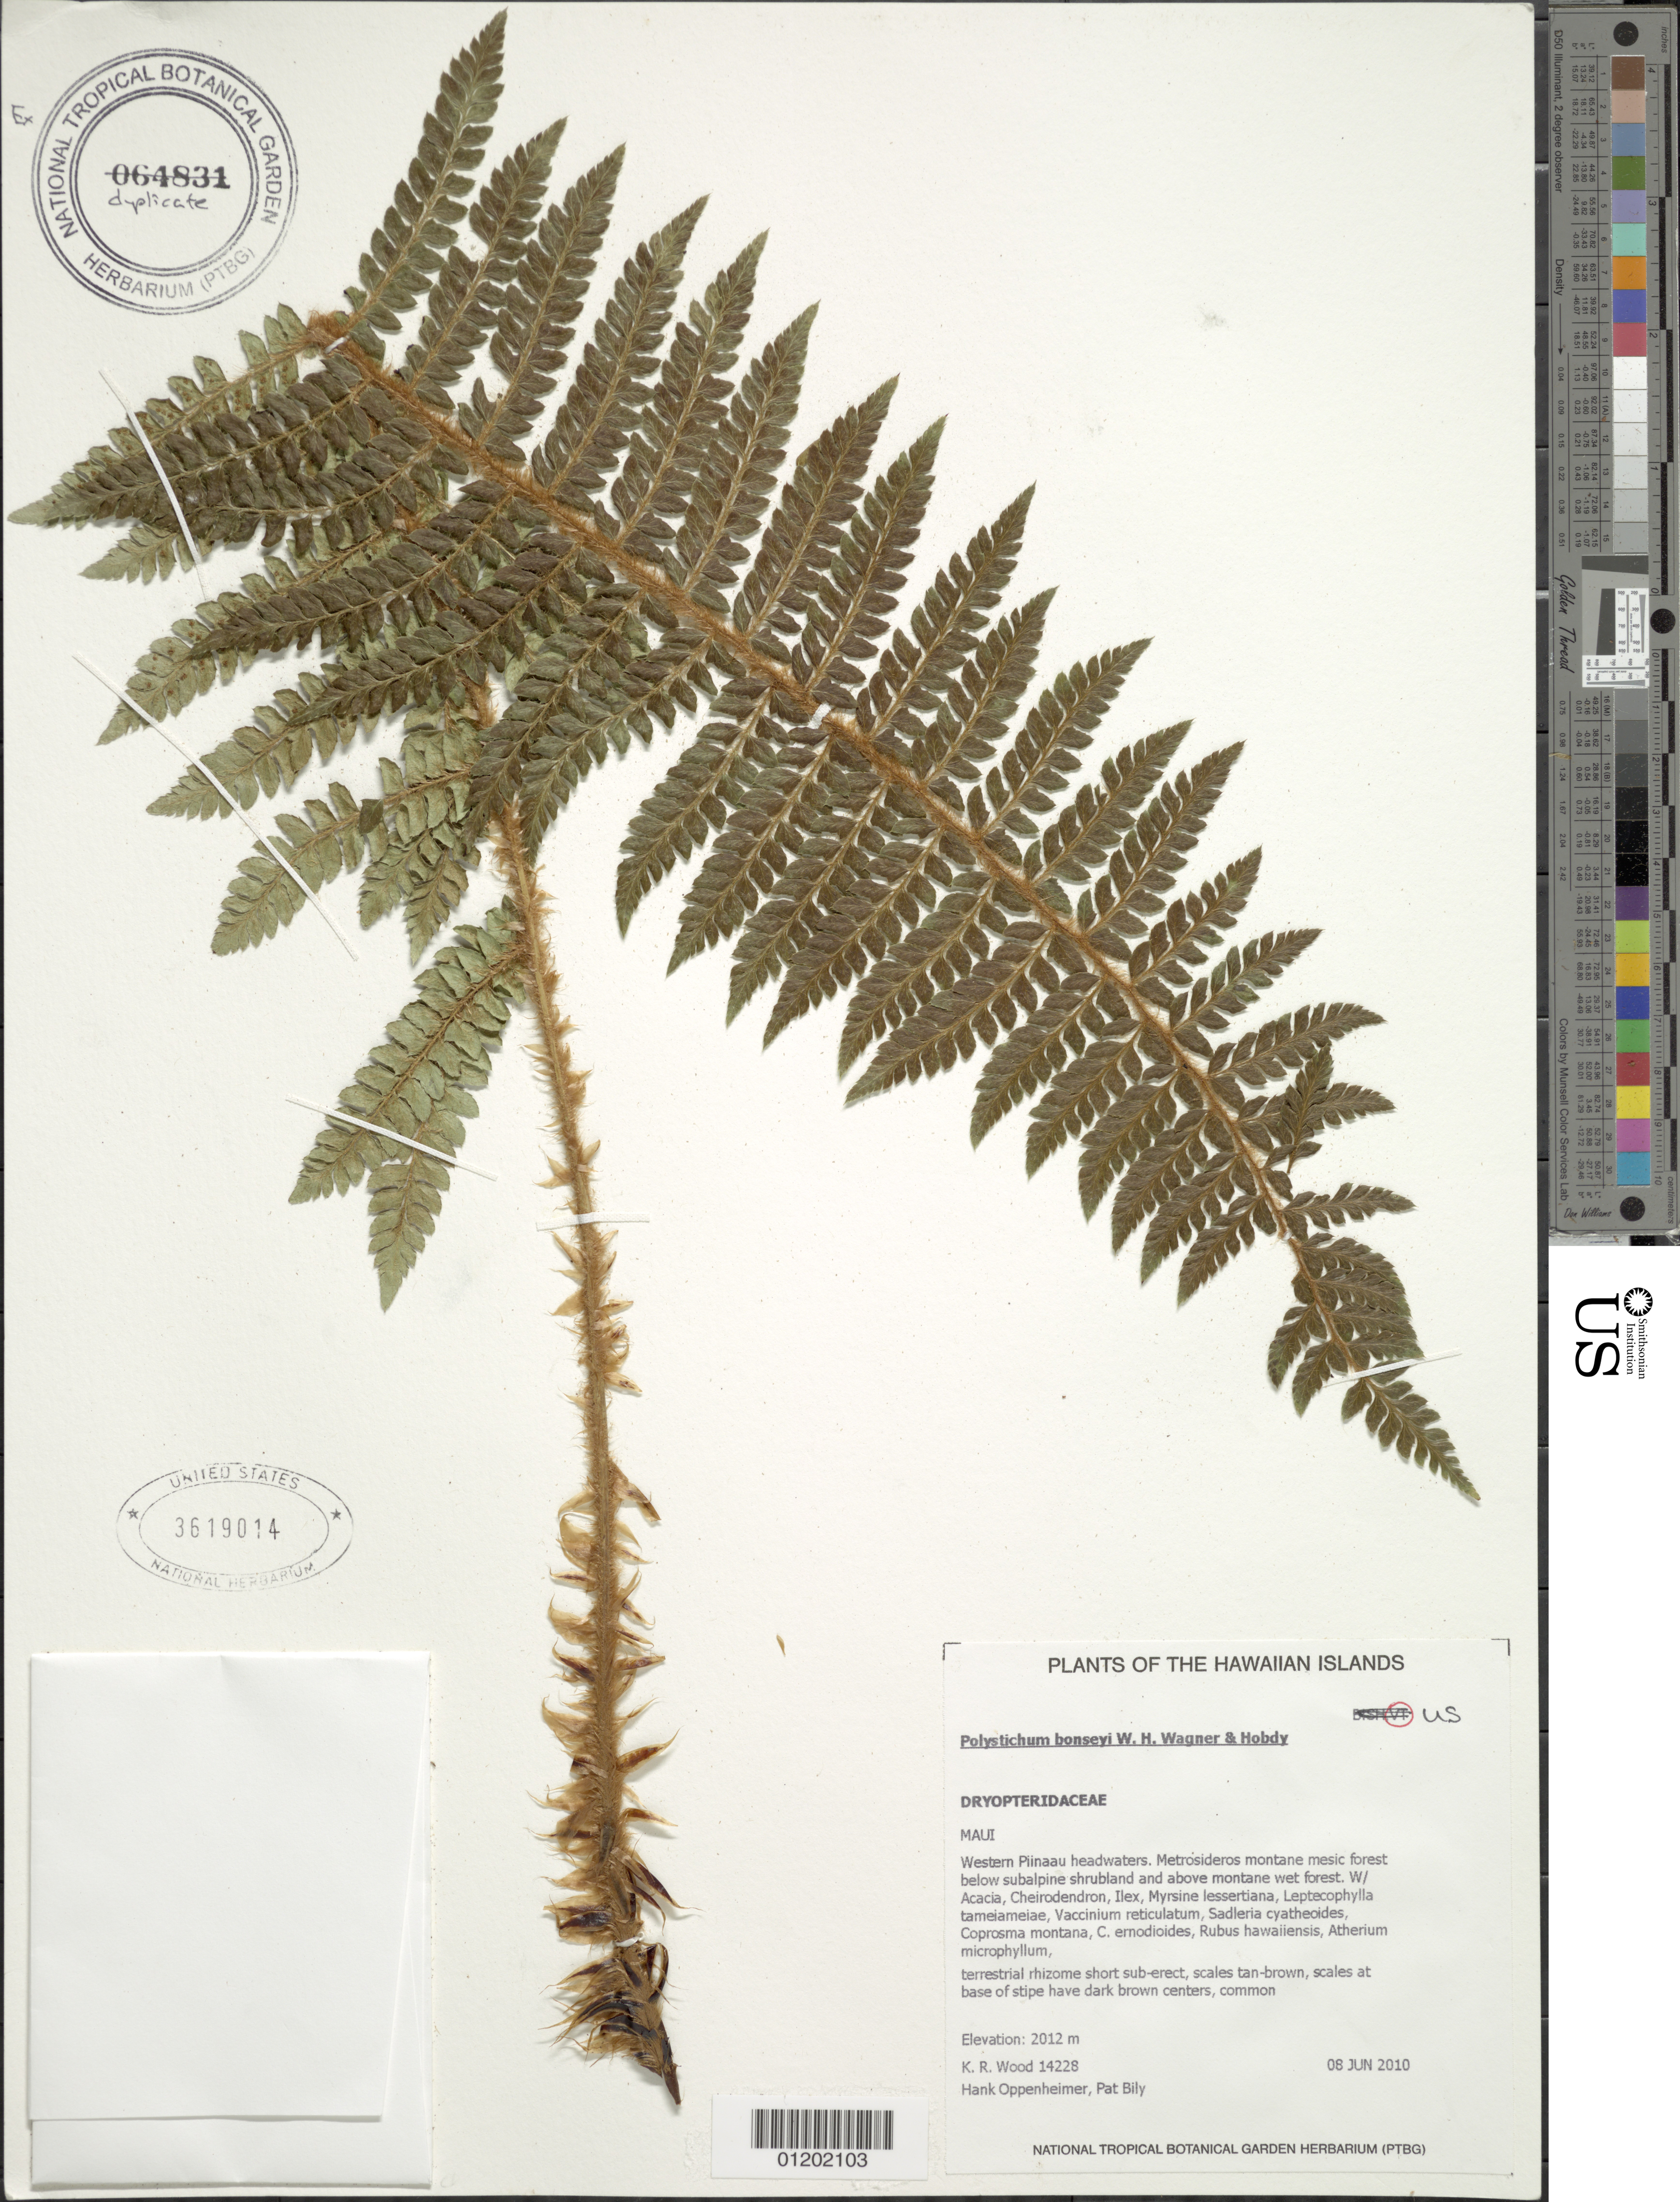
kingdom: Plantae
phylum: Tracheophyta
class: Polypodiopsida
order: Polypodiales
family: Dryopteridaceae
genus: Polystichum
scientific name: Polystichum bonseyi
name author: W.H. Wagner & Hobdy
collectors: K. R. Wood, H. L. Oppenheimer & P. Bily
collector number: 14228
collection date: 2010-06-08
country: United States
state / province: Hawaii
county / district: Maui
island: Maui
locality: Western Piinaau headwaters.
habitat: Montane mesic forest.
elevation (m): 2012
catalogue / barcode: US 3619014